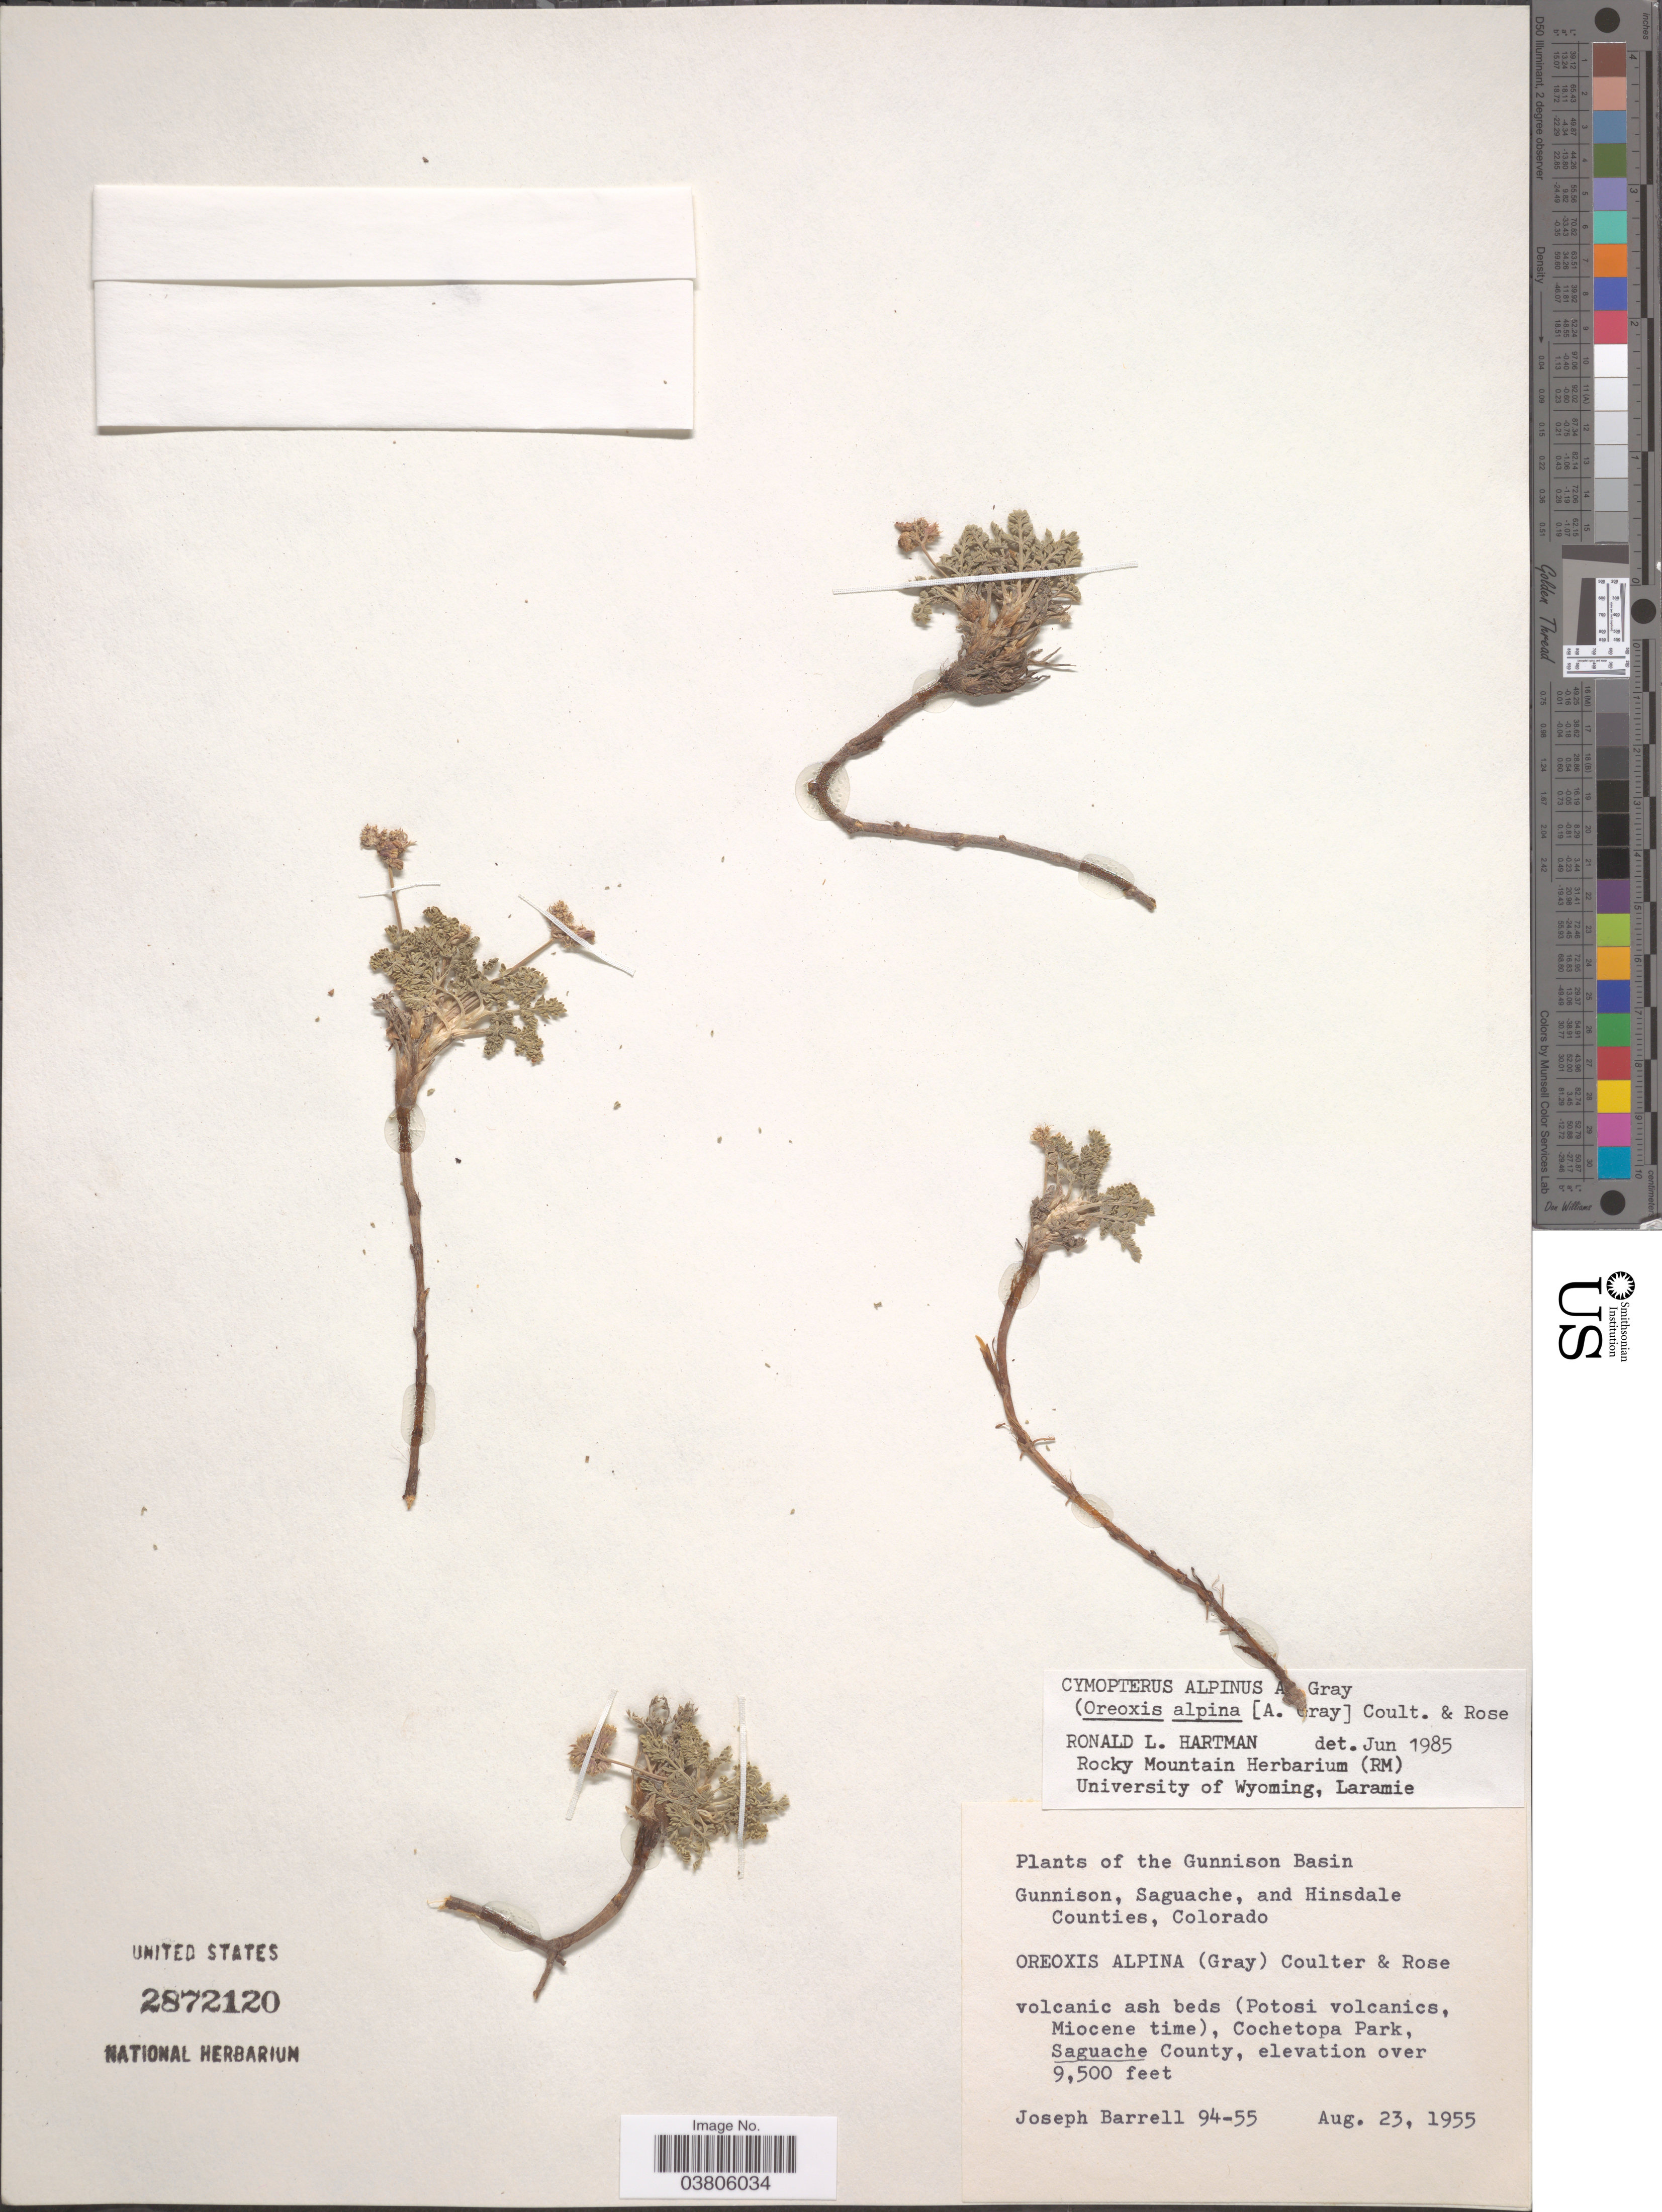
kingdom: Plantae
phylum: Tracheophyta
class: Magnoliopsida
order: Apiales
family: Apiaceae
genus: Cymopterus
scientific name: Cymopterus alpinus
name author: A. Gray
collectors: J. Barrell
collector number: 94-55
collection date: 1955-08-23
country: United States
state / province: Colorado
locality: The Gunnison Basin. Cochetopa Park, Saguache County.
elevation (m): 2896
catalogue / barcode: US 2872120